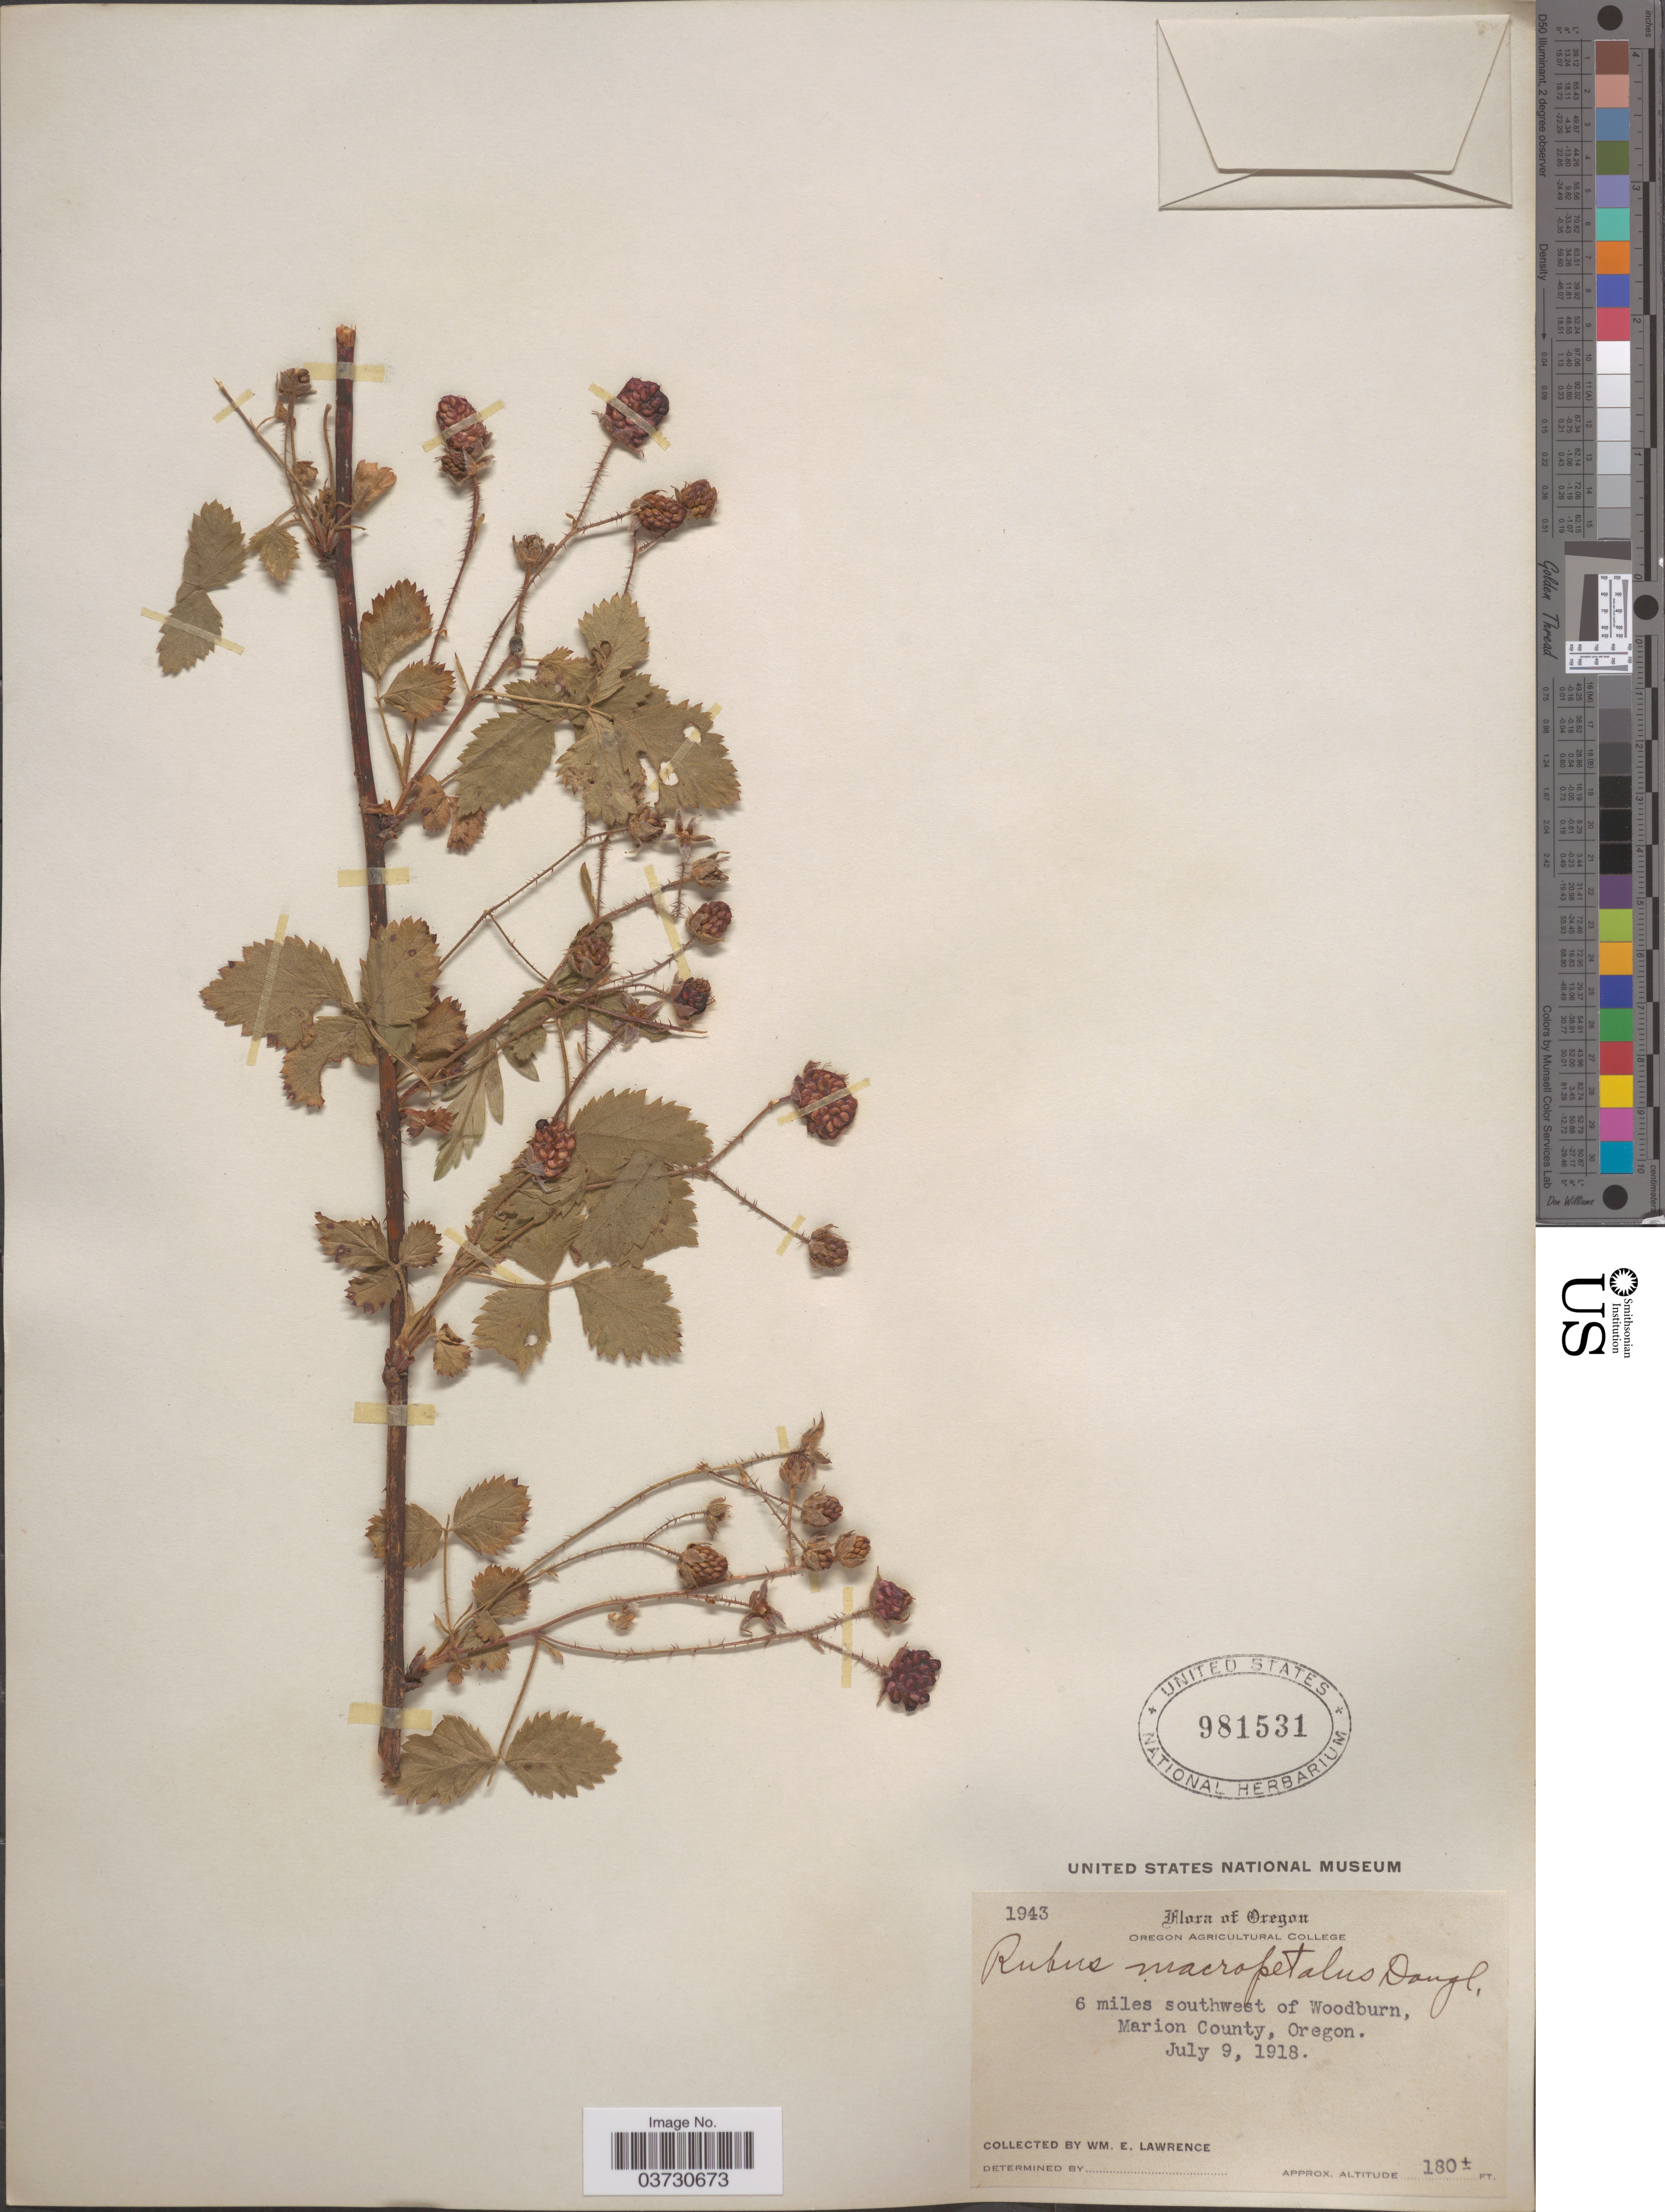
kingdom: Plantae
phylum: Tracheophyta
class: Magnoliopsida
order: Rosales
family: Rosaceae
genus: Rubus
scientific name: Rubus macropetalus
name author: Douglas ex Hook.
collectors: W. Lawrence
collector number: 1943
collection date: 1918-07-09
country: United States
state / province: Oregon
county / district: Marion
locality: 6 miles southwest of Woodburn, Marion County.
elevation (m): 55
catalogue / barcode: US 981531